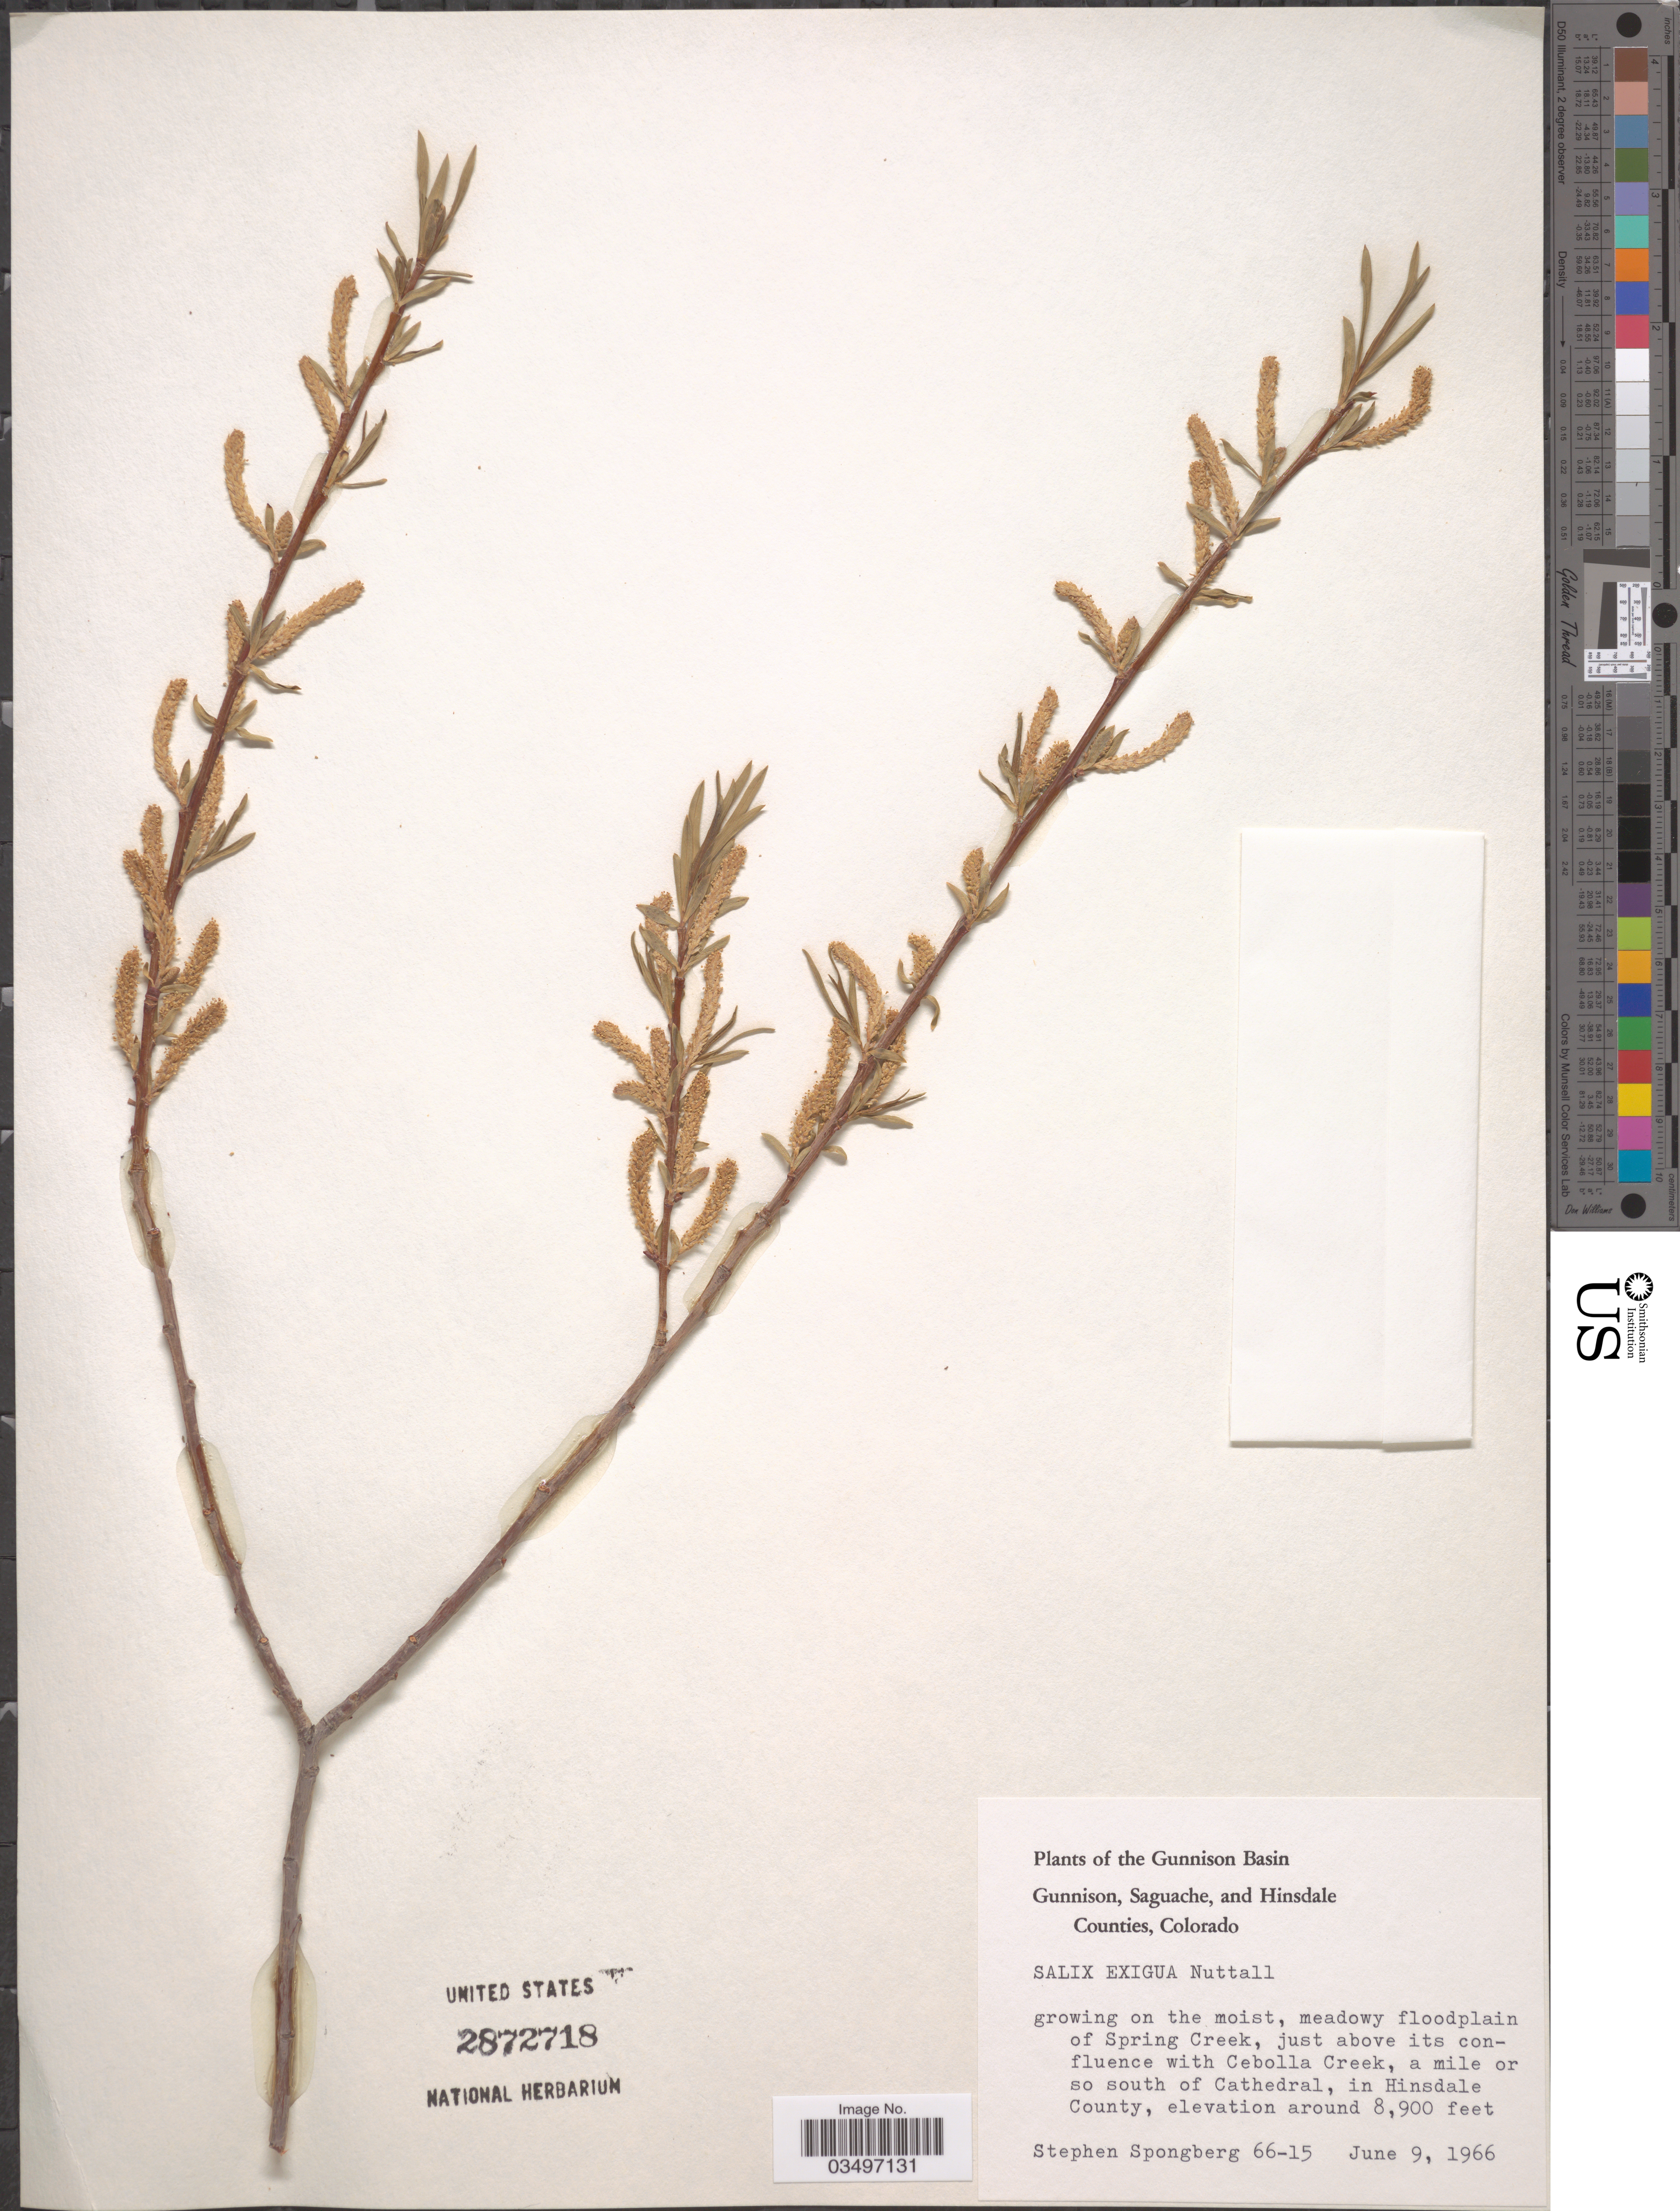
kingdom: Plantae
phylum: Tracheophyta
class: Magnoliopsida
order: Malpighiales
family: Salicaceae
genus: Salix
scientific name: Salix exigua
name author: Nutt.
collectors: S. A.Spongberg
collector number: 66-15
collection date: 1966-06-09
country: United States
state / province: Colorado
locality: The Gunnison Basin. Growing on the moist, meadowy floodplain of Spring Creek, just above its confluence with Cebolla Creek, a mile or so south of Cathedral, in Hinsdale County.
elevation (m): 2713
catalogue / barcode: US 2872718